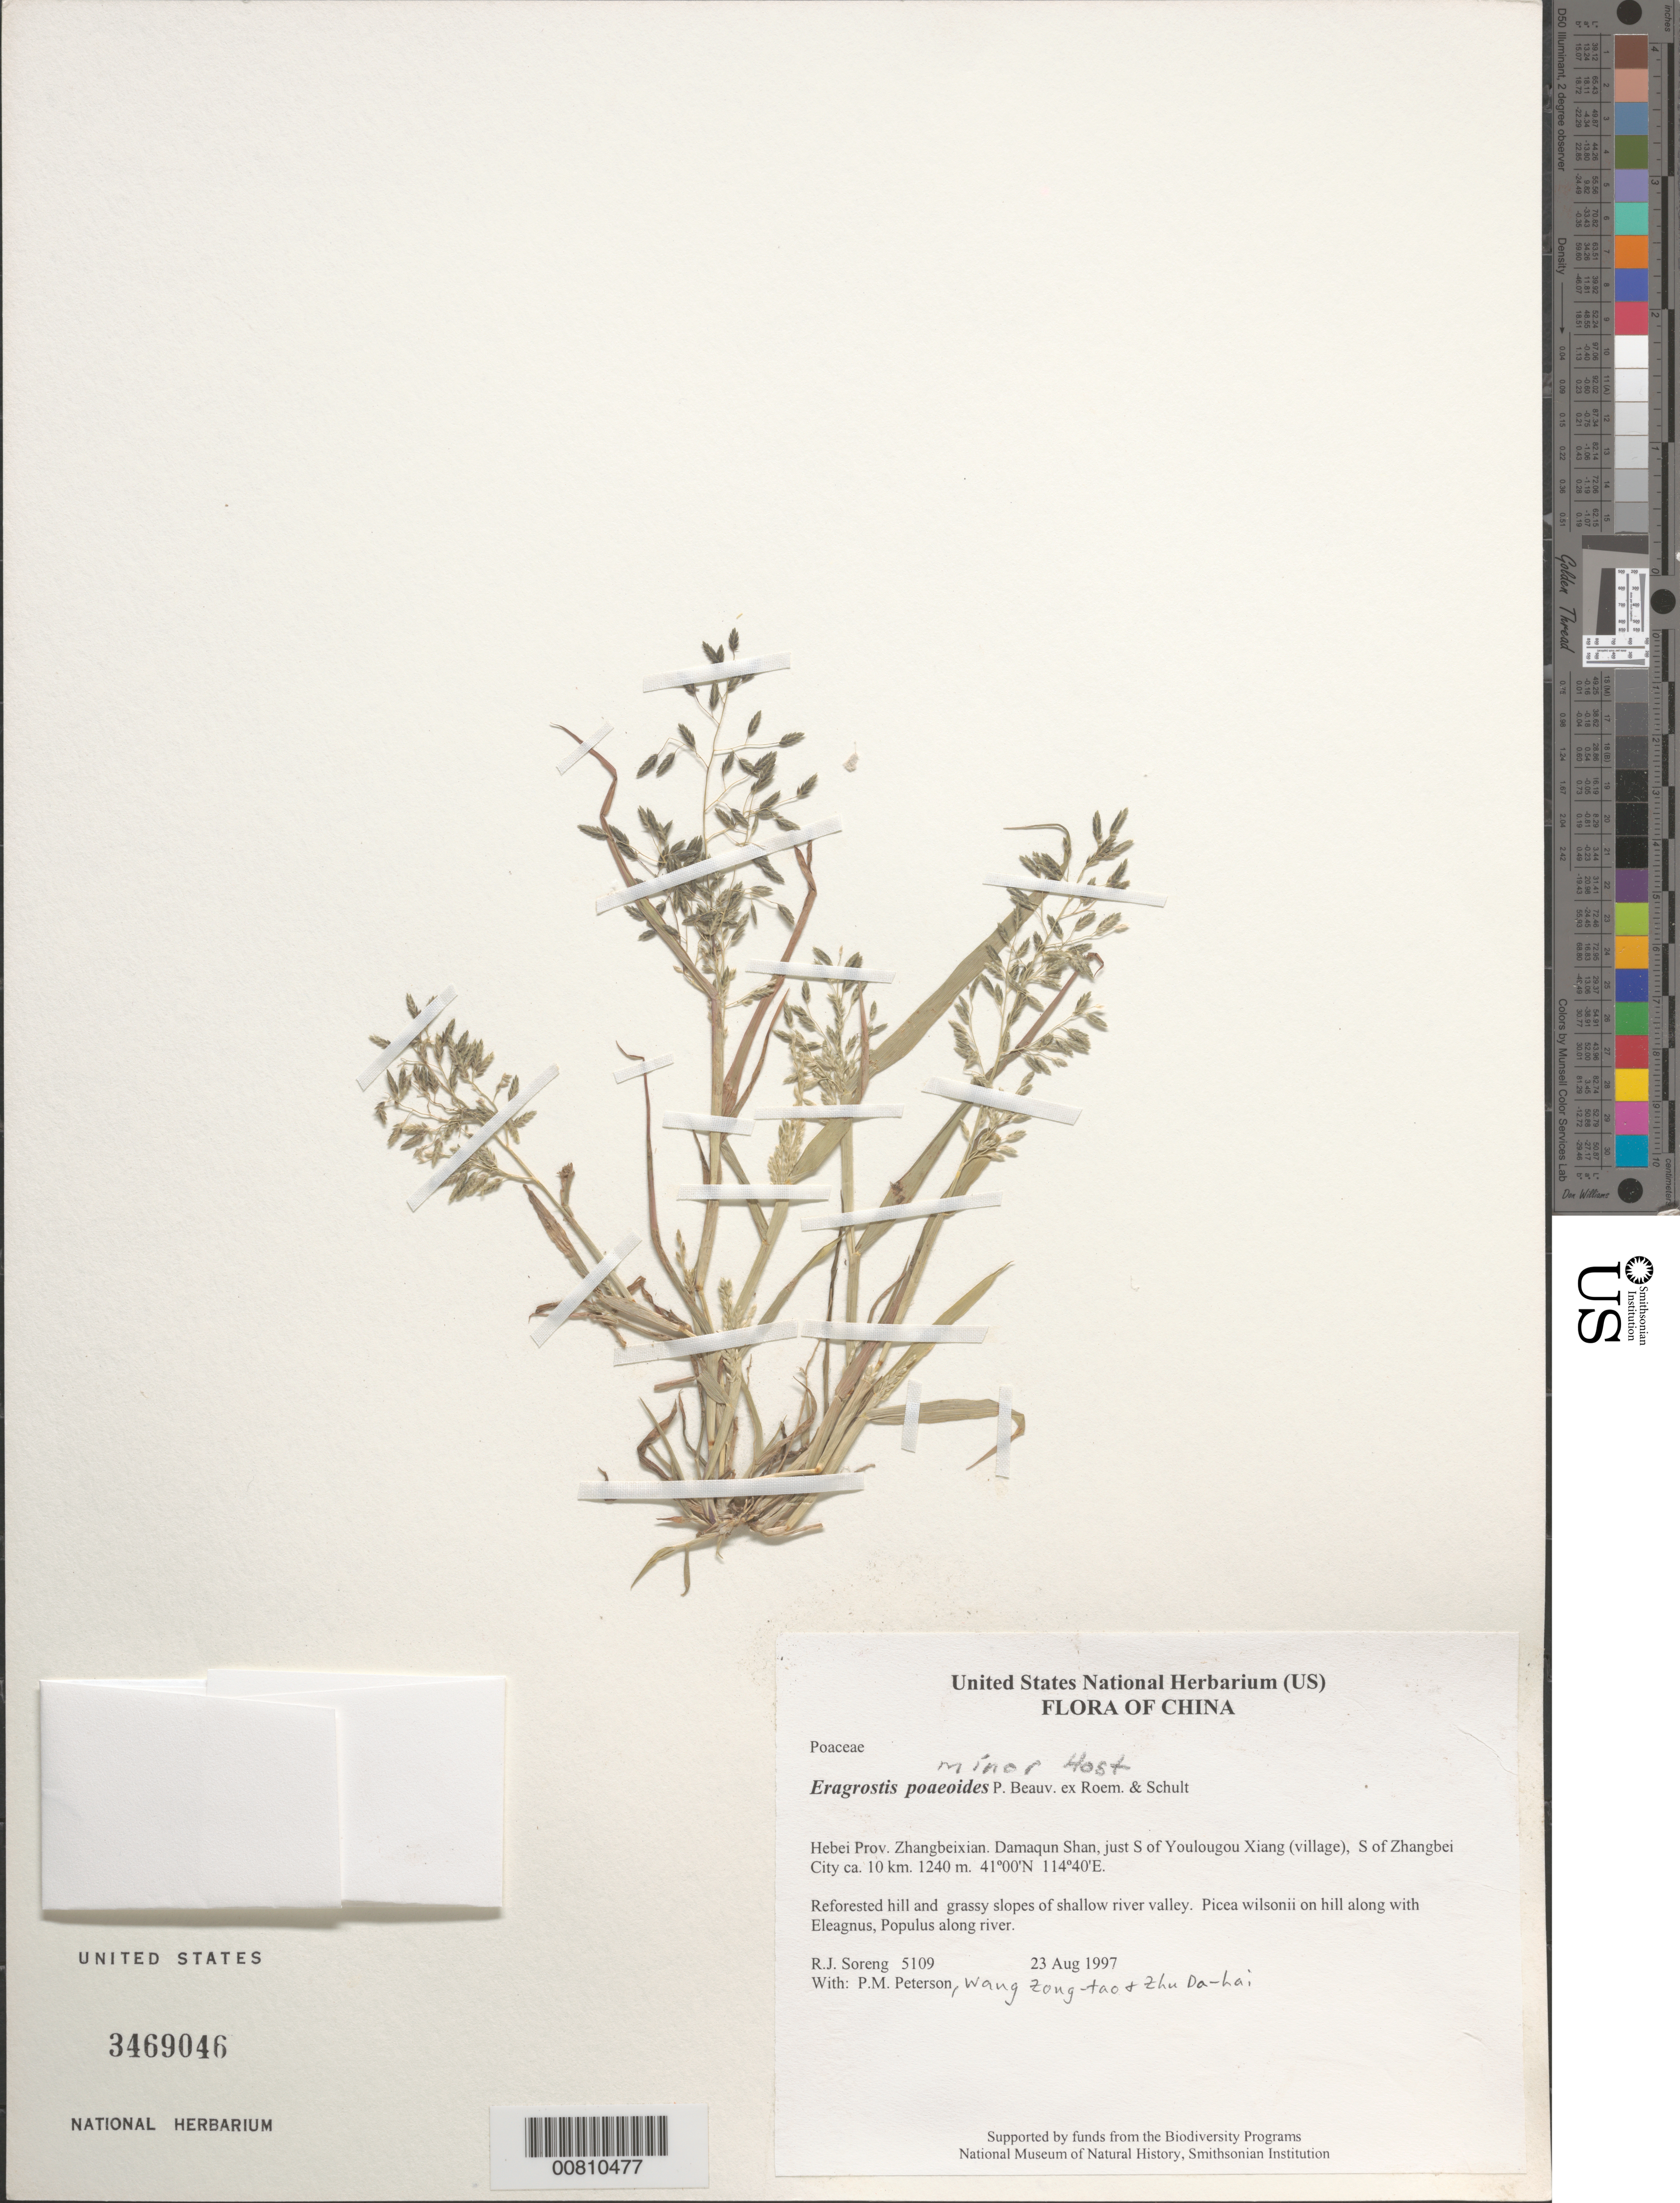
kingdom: Plantae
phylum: Tracheophyta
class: Liliopsida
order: Poales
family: Poaceae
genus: Eragrostis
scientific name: Eragrostis minor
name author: Host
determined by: Soreng, Robert J., Research Associate (BOT), Smithsonian Institution - National Museum of Natural History (UNITED STATES)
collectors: R. J. Soreng, P. M. Peterson & Zhu Da-hai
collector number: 5109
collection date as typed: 23 Aug 1997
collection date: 1997-08-23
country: China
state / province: Hebei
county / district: Zhangbeixian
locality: Damaqun Shan, just S of Youlougou Xiang (village), S of Zhangbei City ca. 10 km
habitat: Reforested hill and grassy slopes of shallow river valley. Picea wilsonii on hill along with Eleagnus, Populus along river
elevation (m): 1240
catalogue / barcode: US 3469046